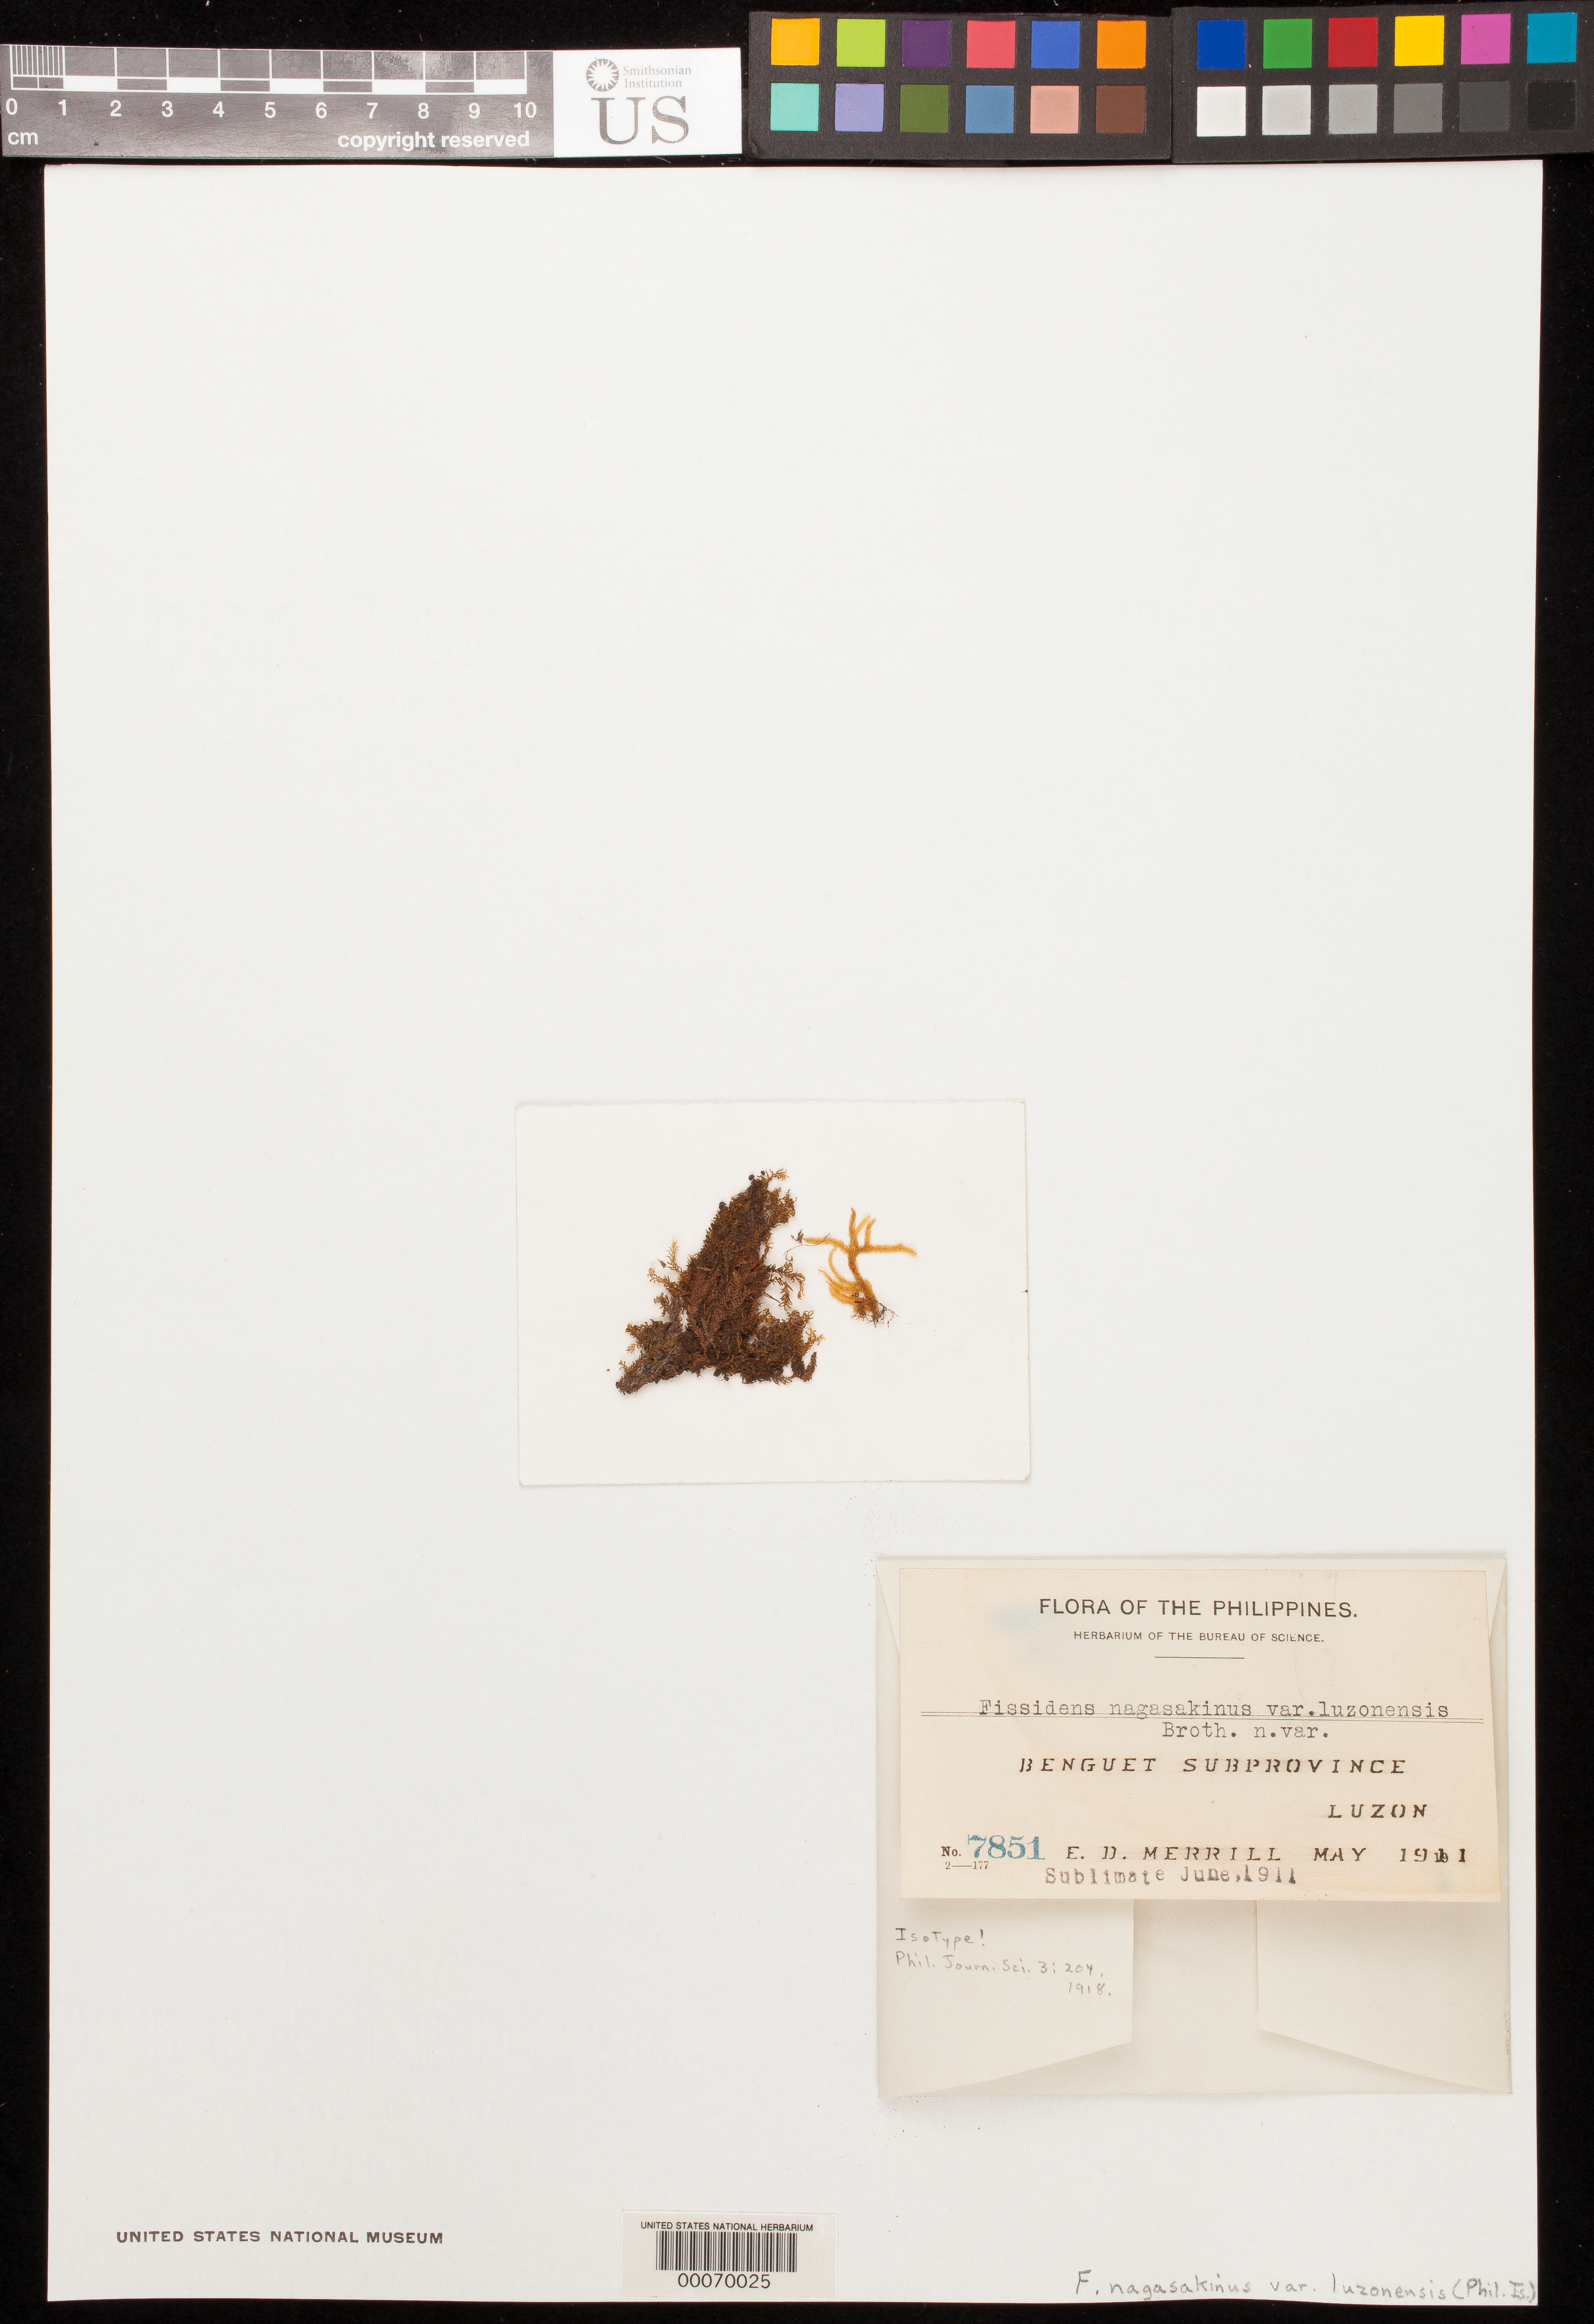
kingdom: Plantae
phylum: Bryophyta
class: Bryopsida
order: Dicranales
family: Fissidentaceae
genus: Fissidens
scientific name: Fissidens nagasakinus var. luzonensis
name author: Broth.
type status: Isotype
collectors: E. D. Merrill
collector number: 7851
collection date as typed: May 1911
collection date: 1911-05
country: Philippines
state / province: Cordillera (Administrative Region)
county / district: Benguet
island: Luzon